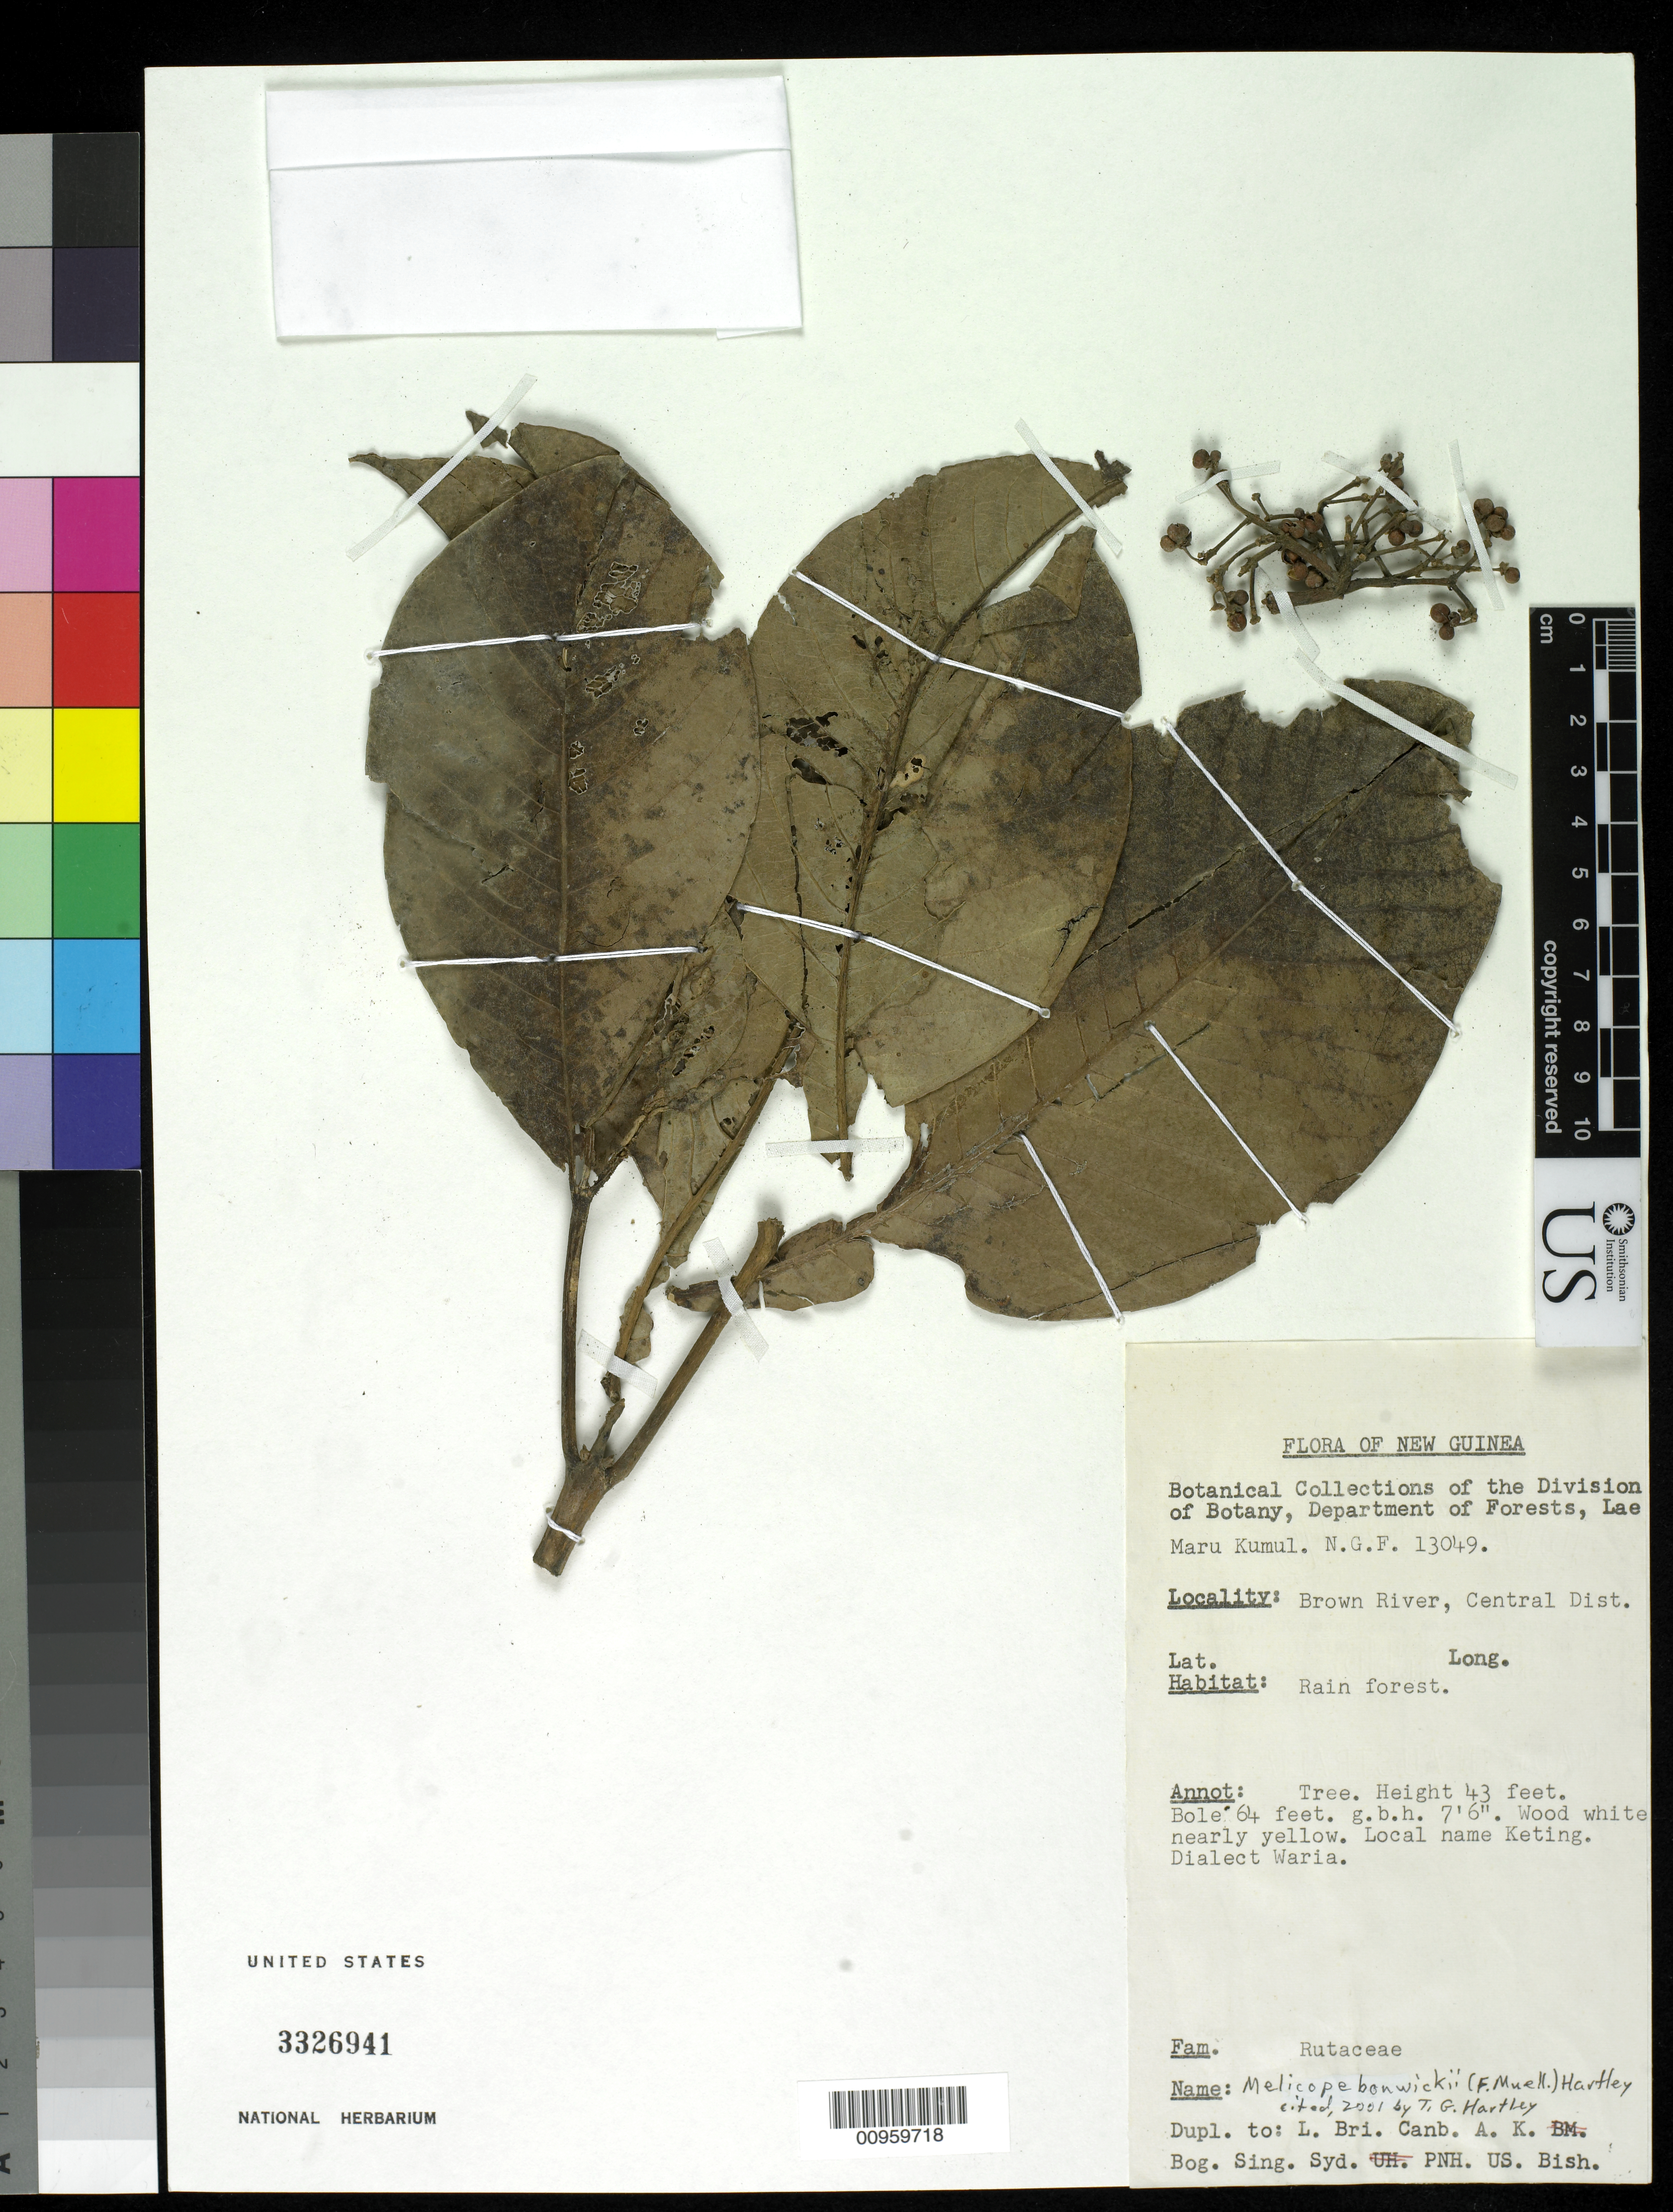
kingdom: Plantae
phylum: Tracheophyta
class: Magnoliopsida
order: Sapindales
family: Rutaceae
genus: Melicope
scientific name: Melicope bonwickii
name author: (F. Muell.) T.G. Hartley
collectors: M. Kumul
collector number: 13049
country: Papua New Guinea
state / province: Central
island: New Guinea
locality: Brown River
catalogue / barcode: US 3326941